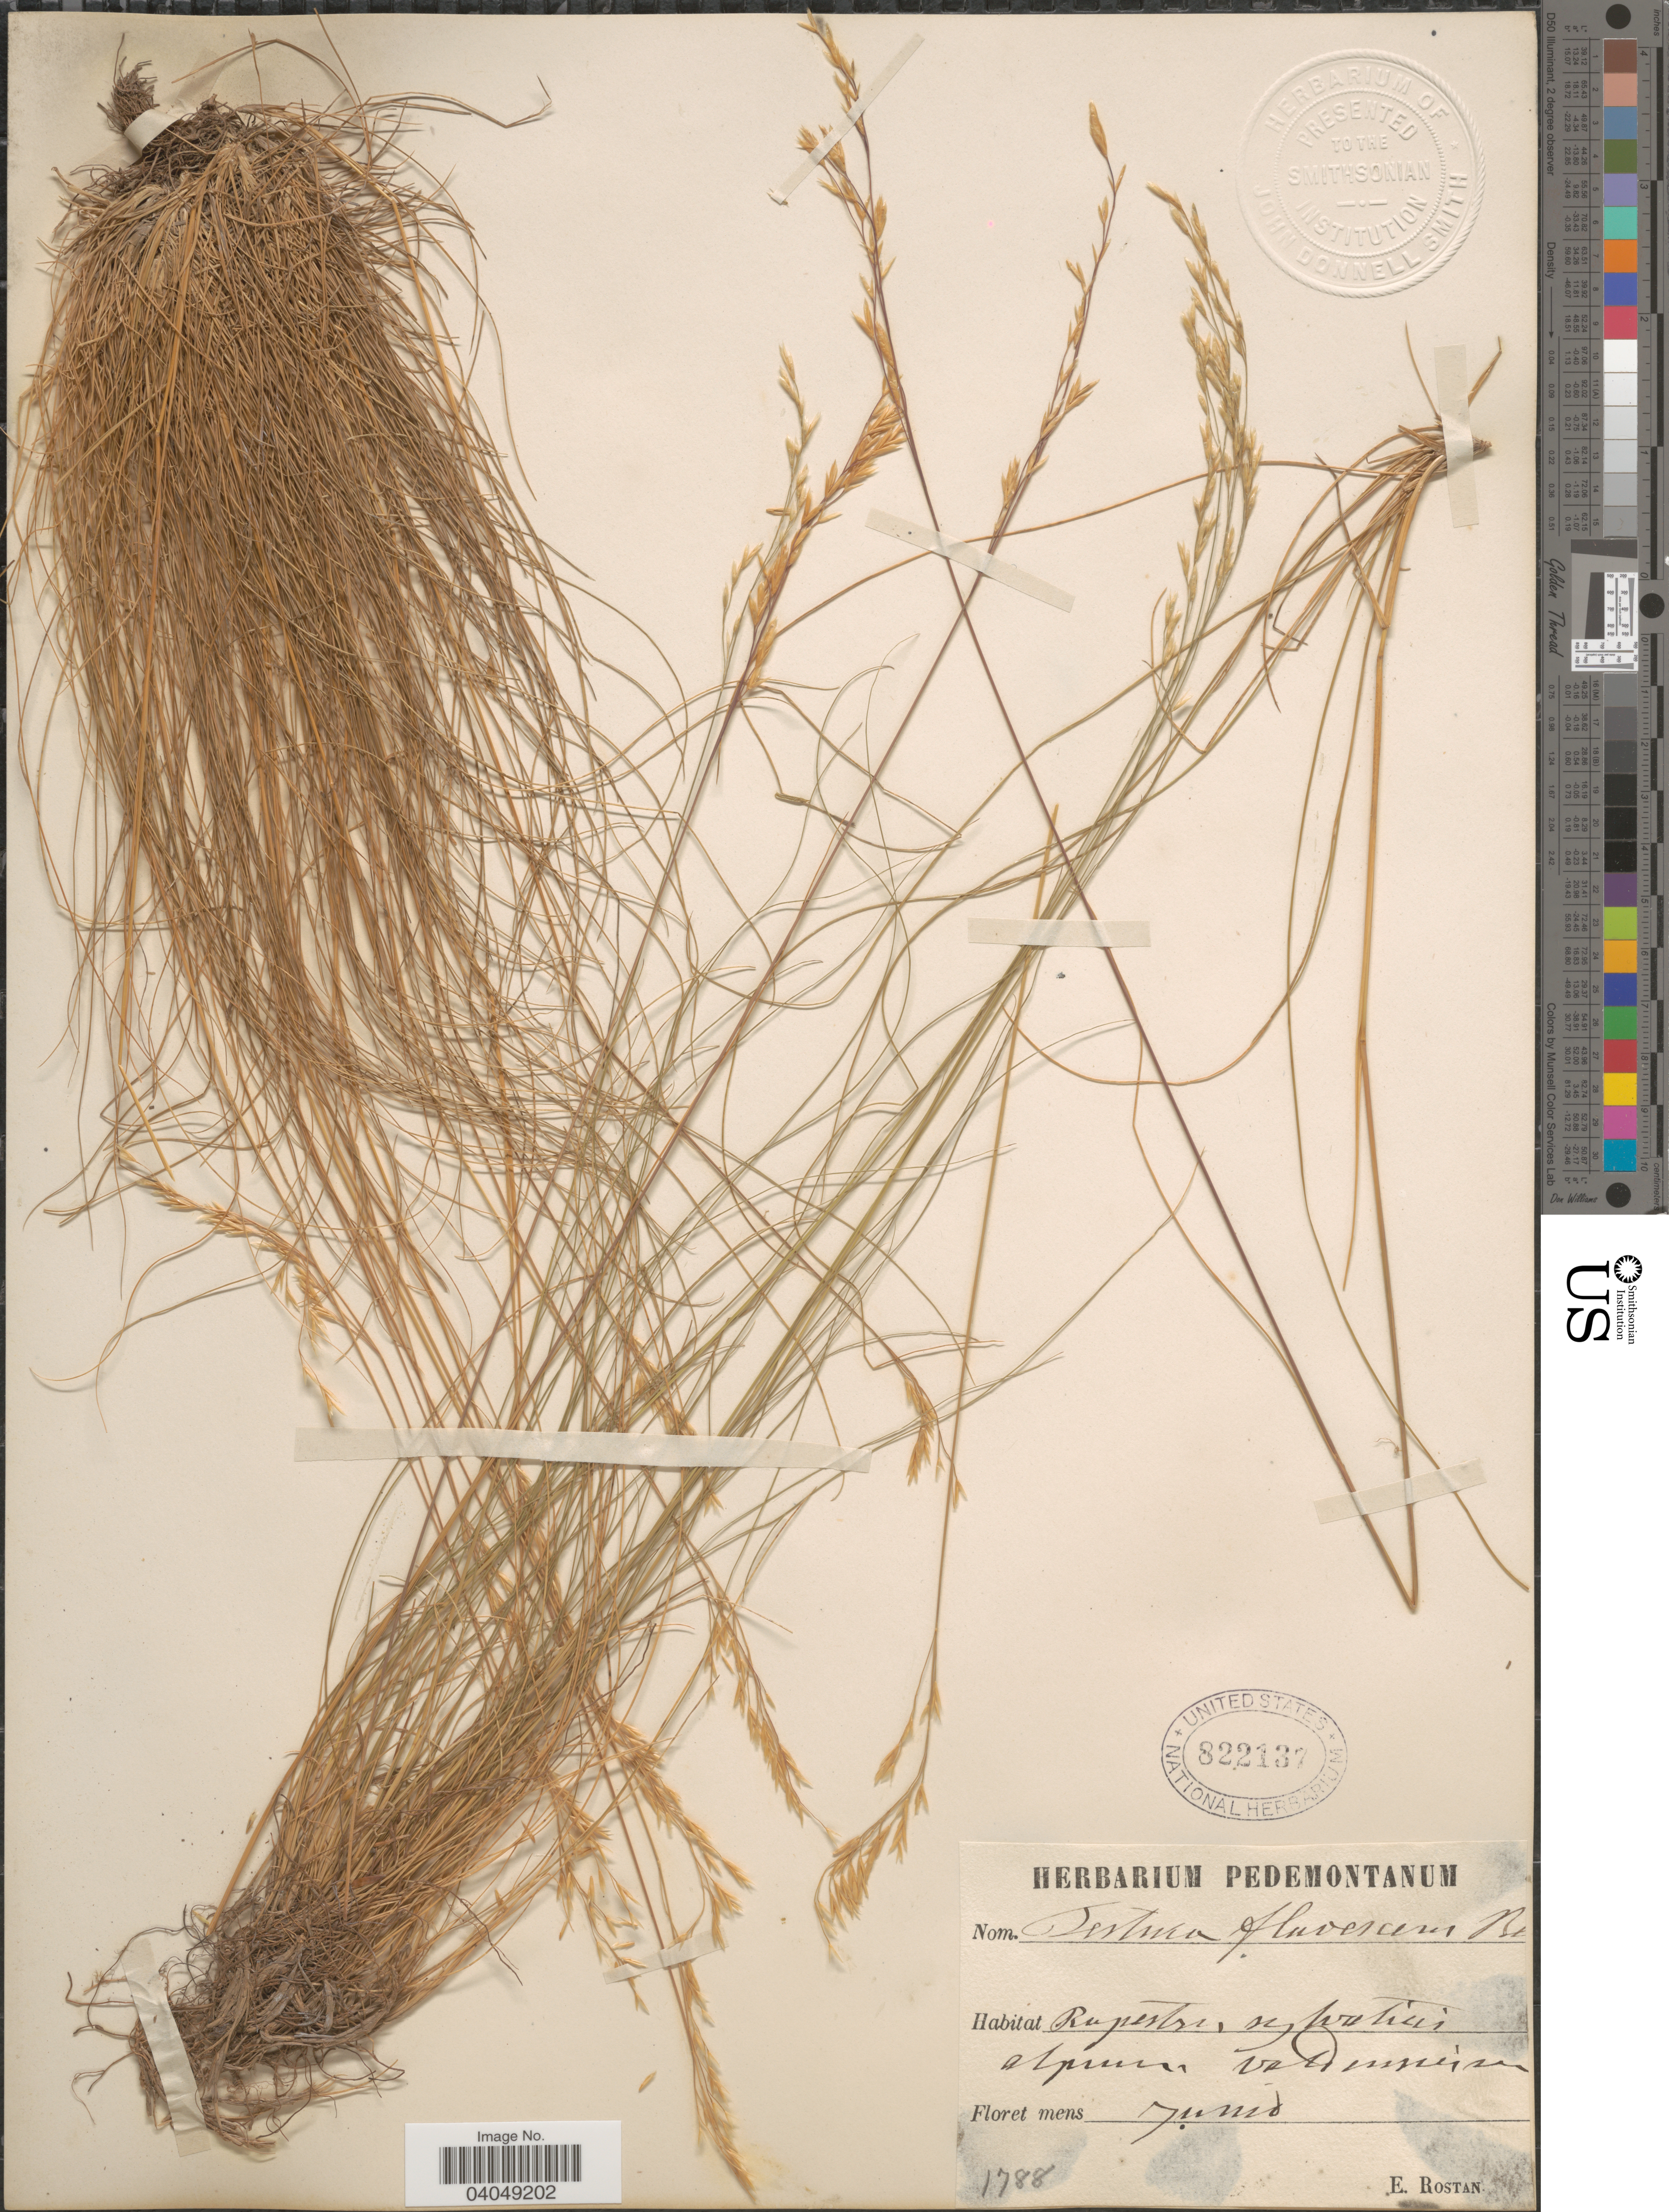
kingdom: Plantae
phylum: Tracheophyta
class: Liliopsida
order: Poales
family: Poaceae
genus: Festuca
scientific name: Festuca flavescens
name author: Bell.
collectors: E. Rostan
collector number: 1788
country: Italy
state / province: Piedmont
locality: Rupestri. sylvaticis alpium Valdensum. [interpreted]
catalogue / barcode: US 822137